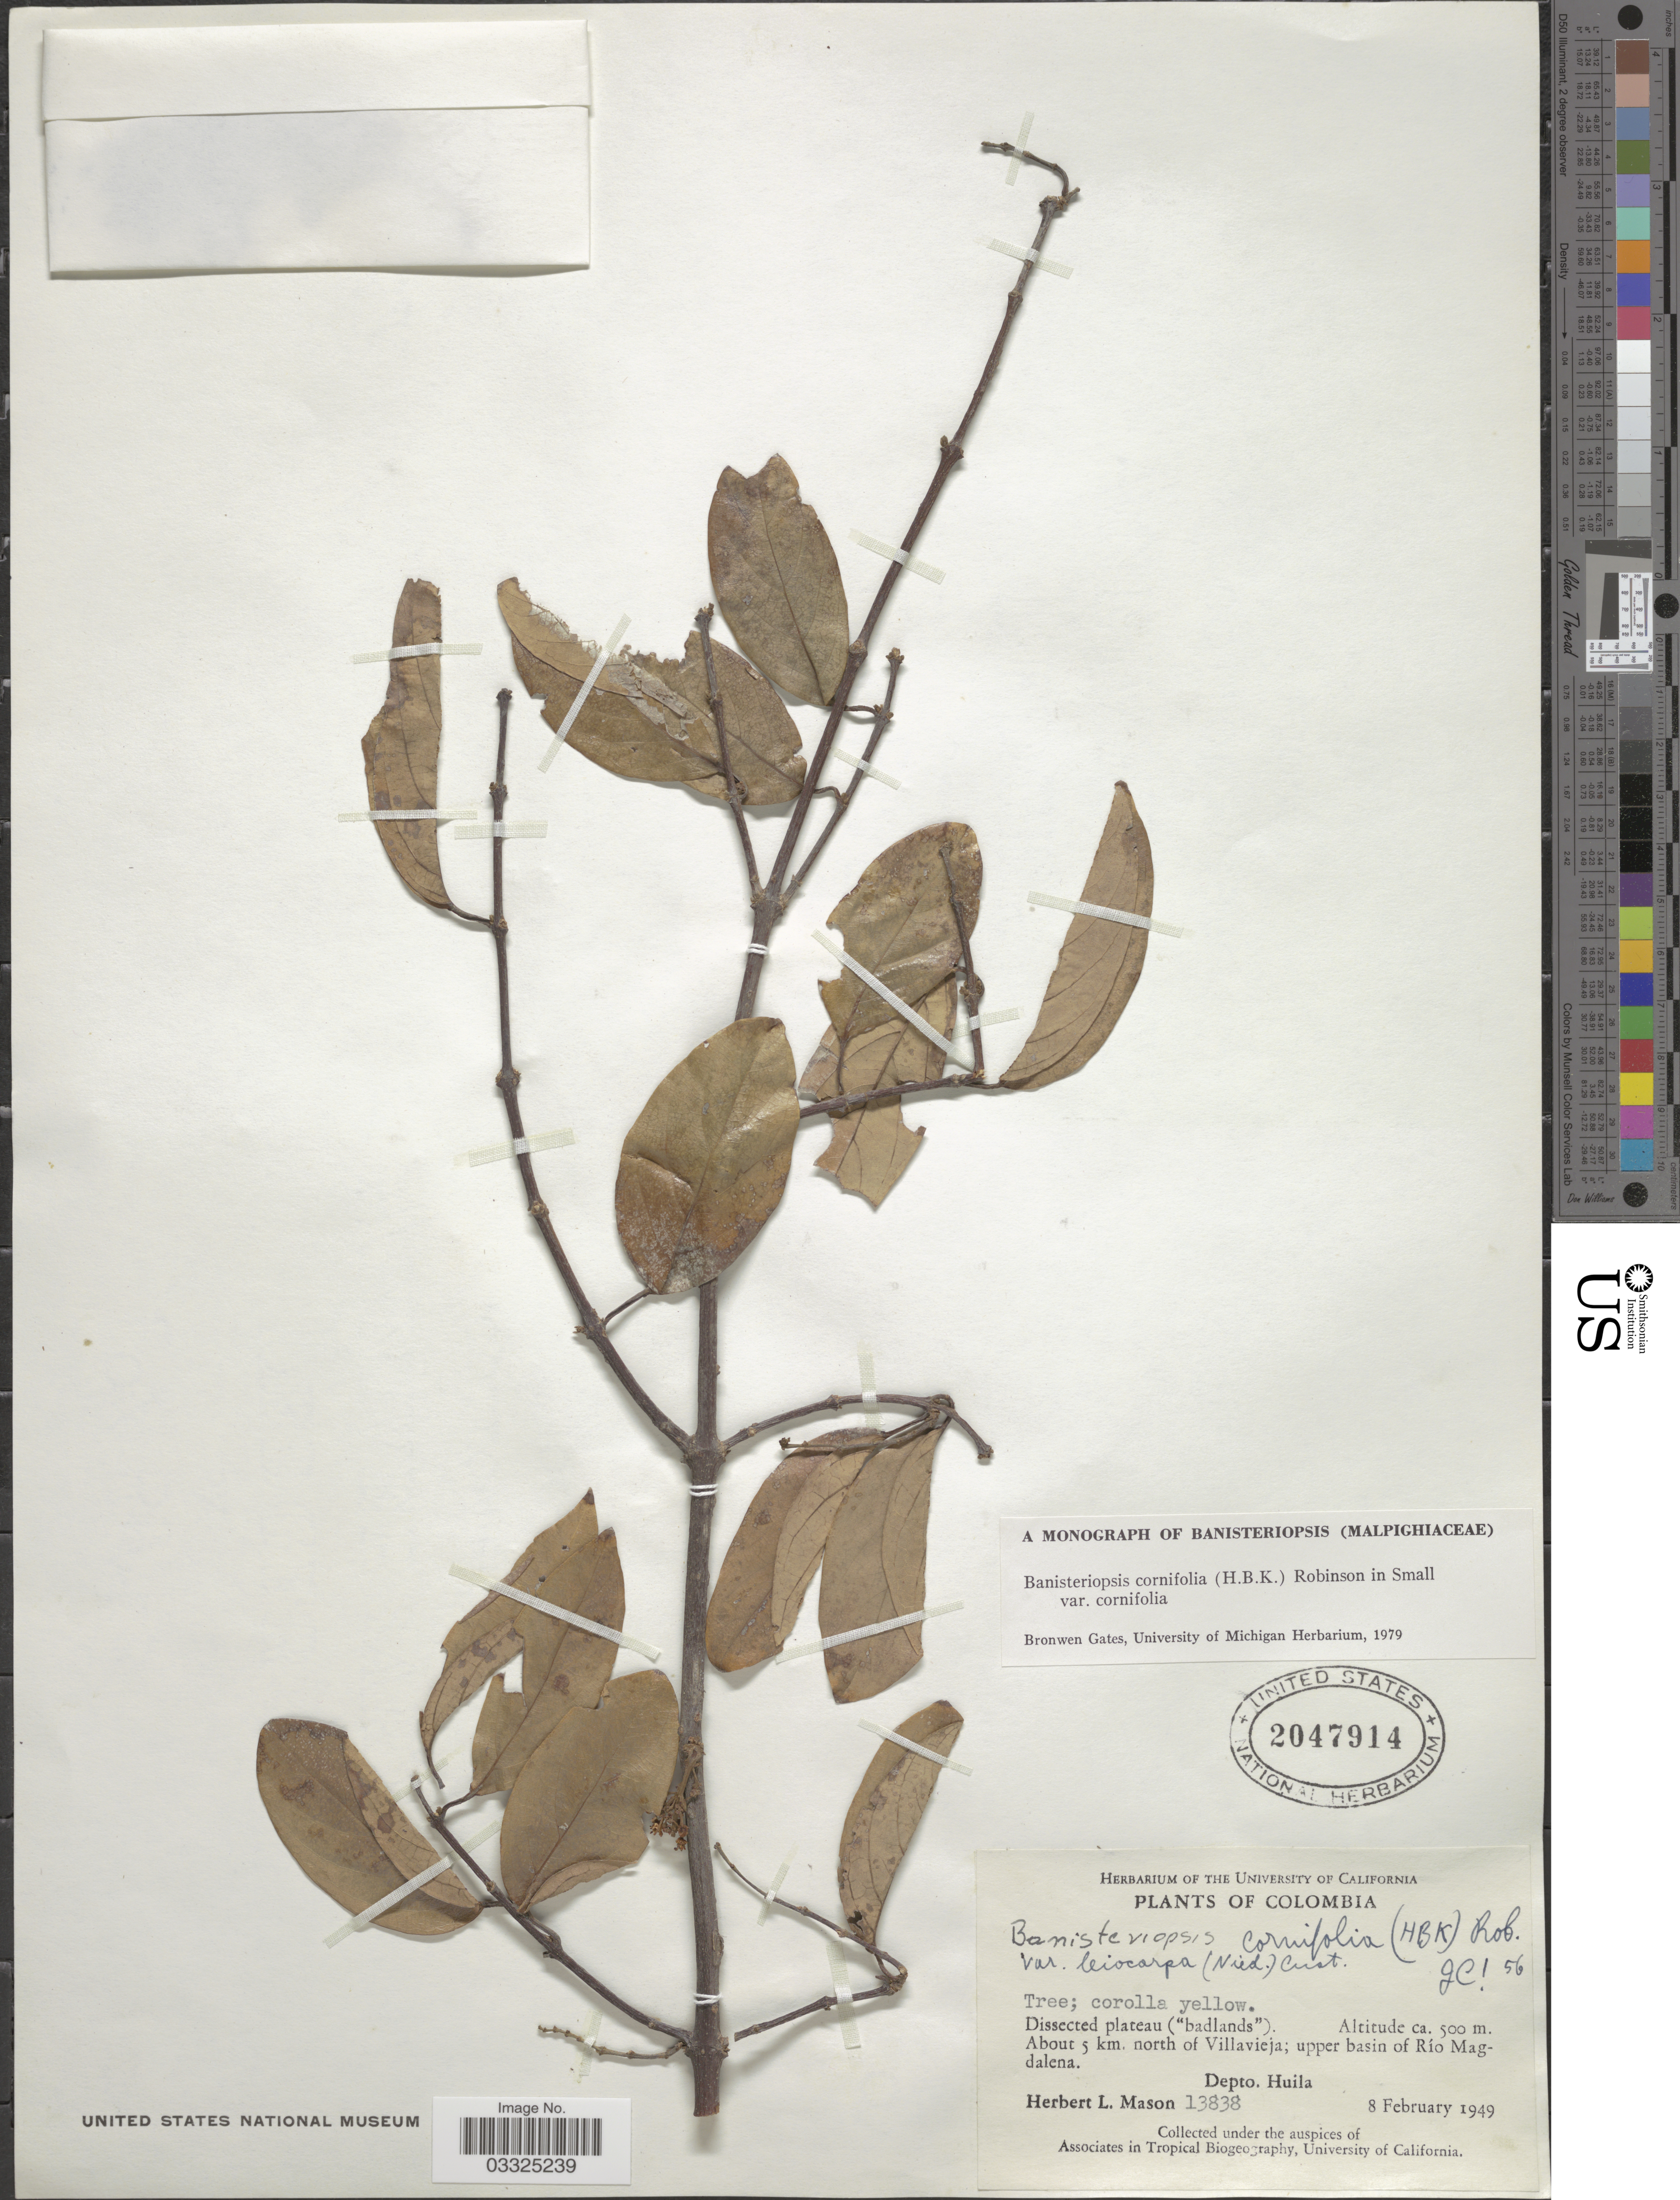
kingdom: Plantae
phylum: Tracheophyta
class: Magnoliopsida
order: Malpighiales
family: Malpighiaceae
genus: Bronwenia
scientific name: Bronwenia cornifolia var. cornifolia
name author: (Kunth) W.R. Anderson & C. Davis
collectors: H. L. Mason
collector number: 13838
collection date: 1949-02-08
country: Colombia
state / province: Huila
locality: About 5 km. north of Villavieja; upper basin of Río Magdalena. Depto. Huila.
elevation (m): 500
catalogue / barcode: US 2047914